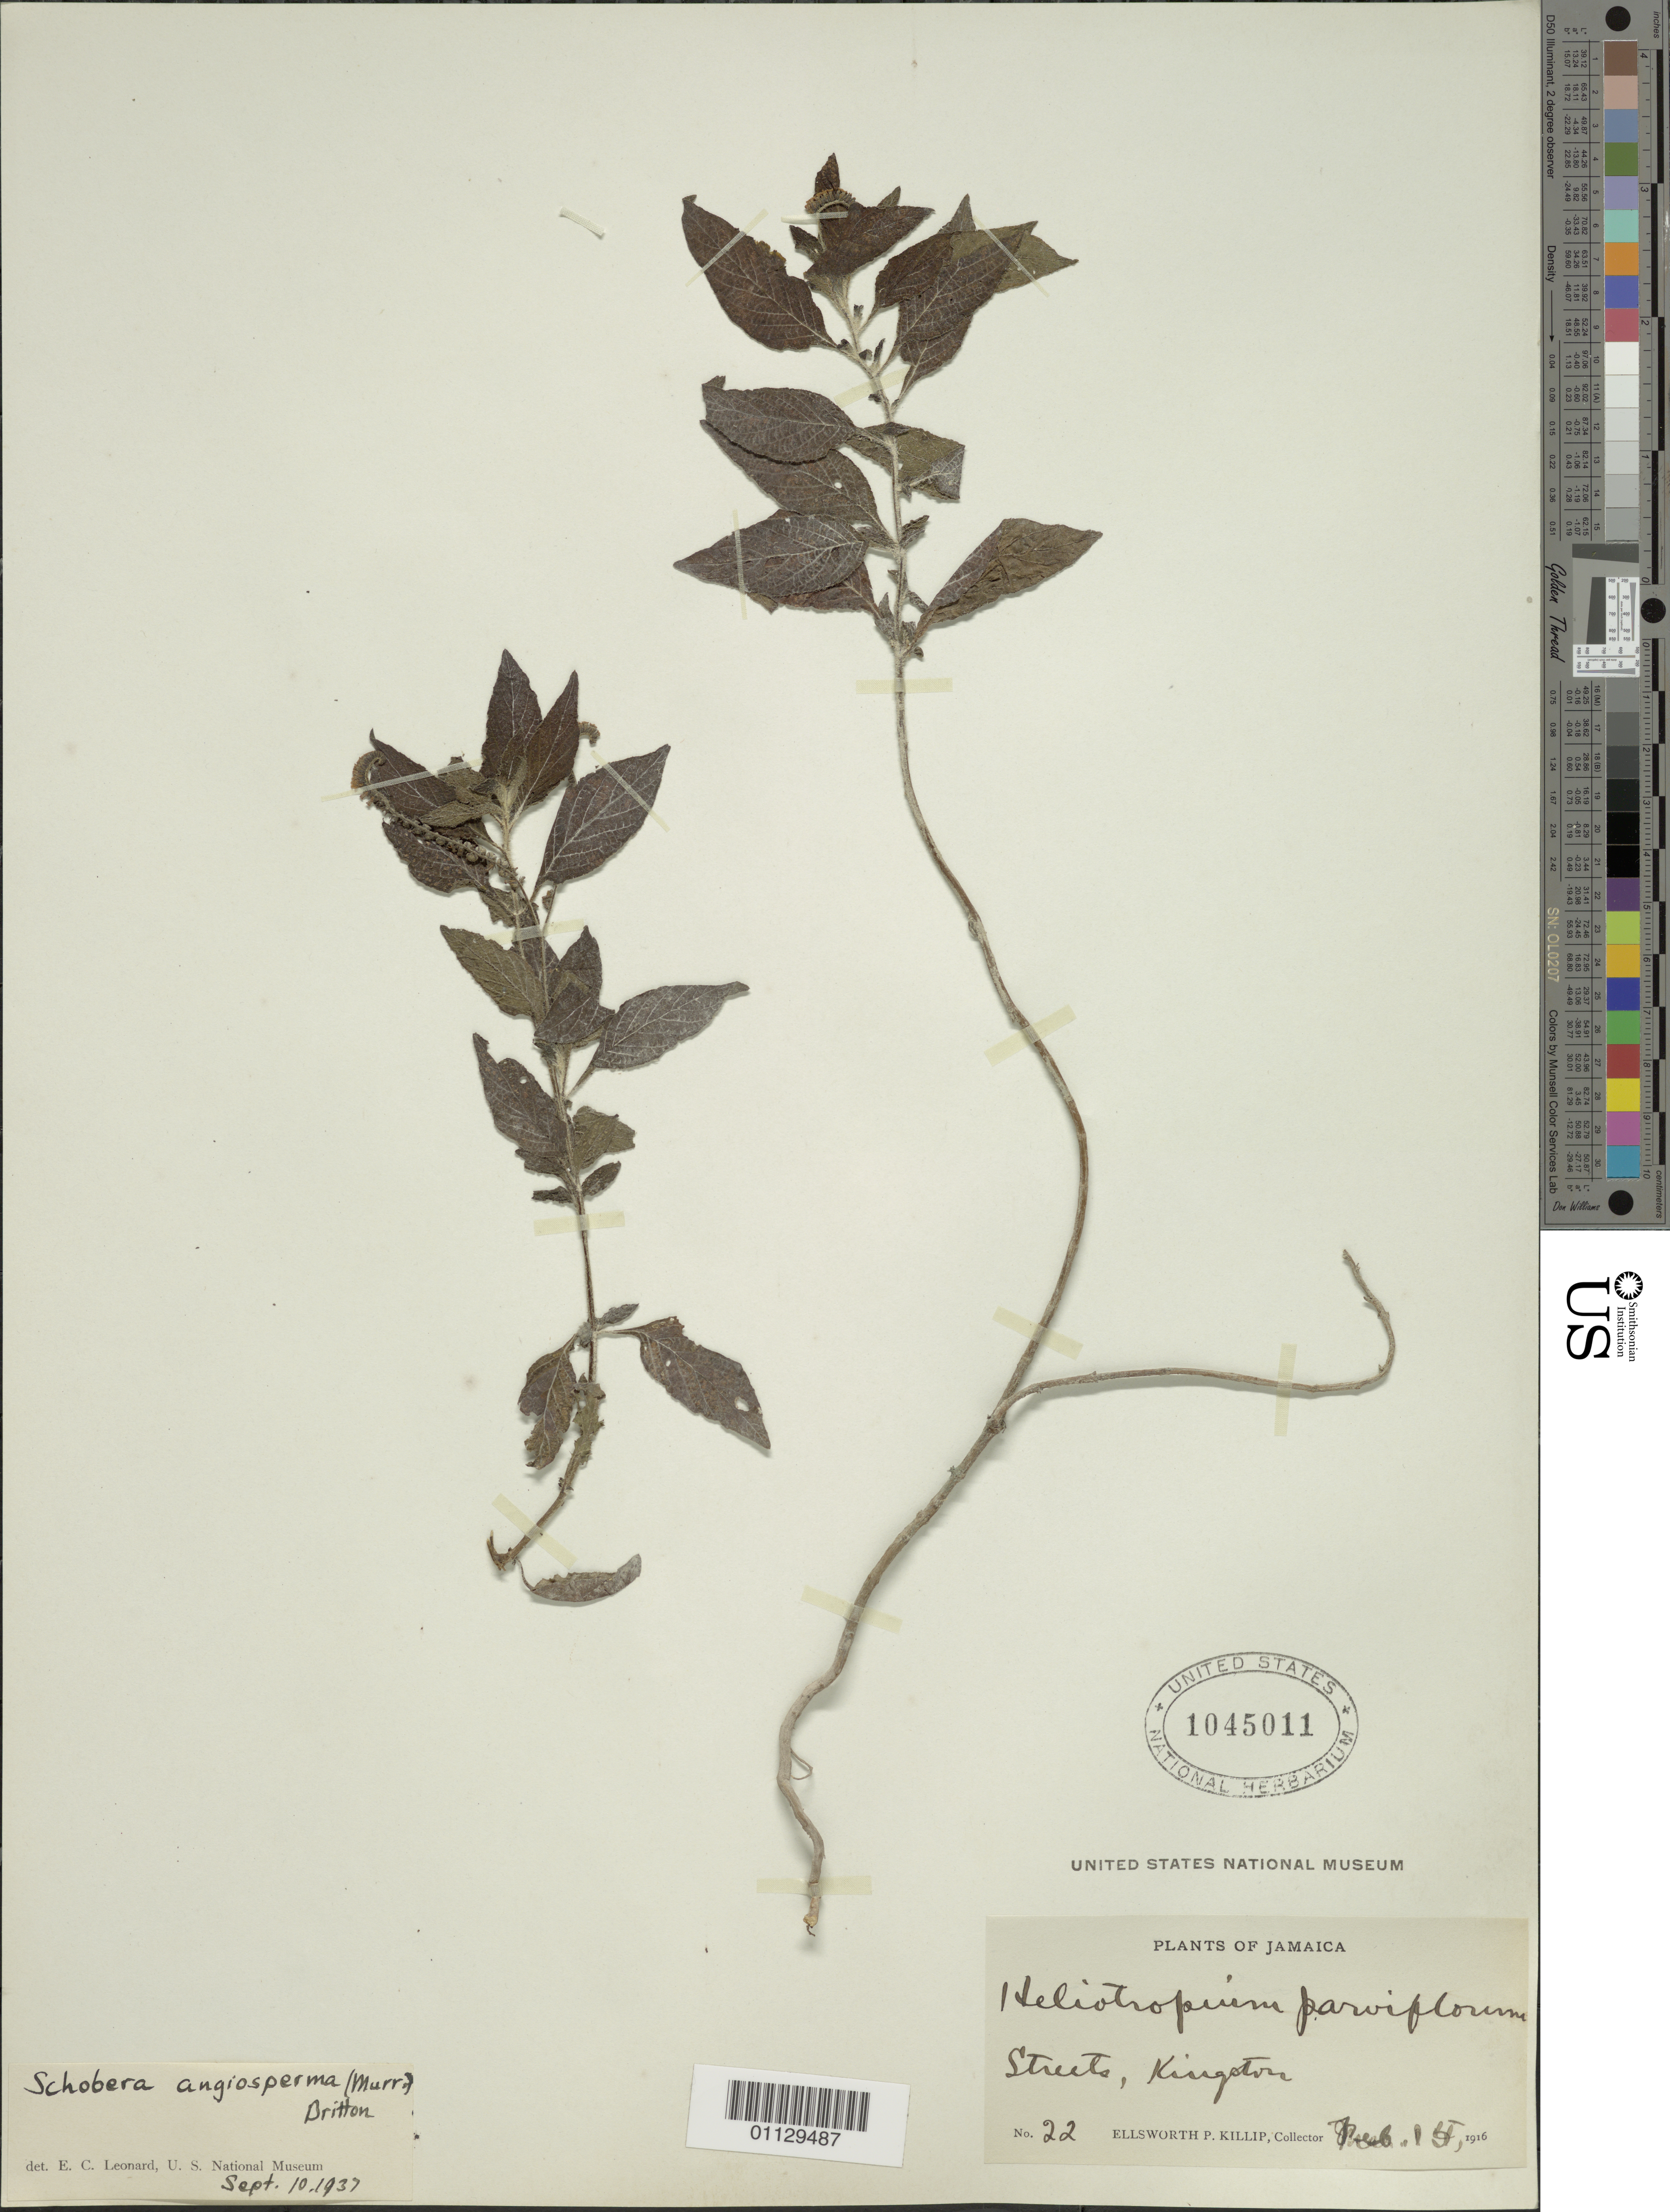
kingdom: Plantae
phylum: Tracheophyta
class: Magnoliopsida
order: Boraginales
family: Heliotropiaceae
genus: Heliotropium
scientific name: Heliotropium parviflorum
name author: L.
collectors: E. P. Killip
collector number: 22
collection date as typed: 01 Feb 1916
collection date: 1916-02-01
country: Jamaica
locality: Streets, Kingston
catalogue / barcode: US 1045011